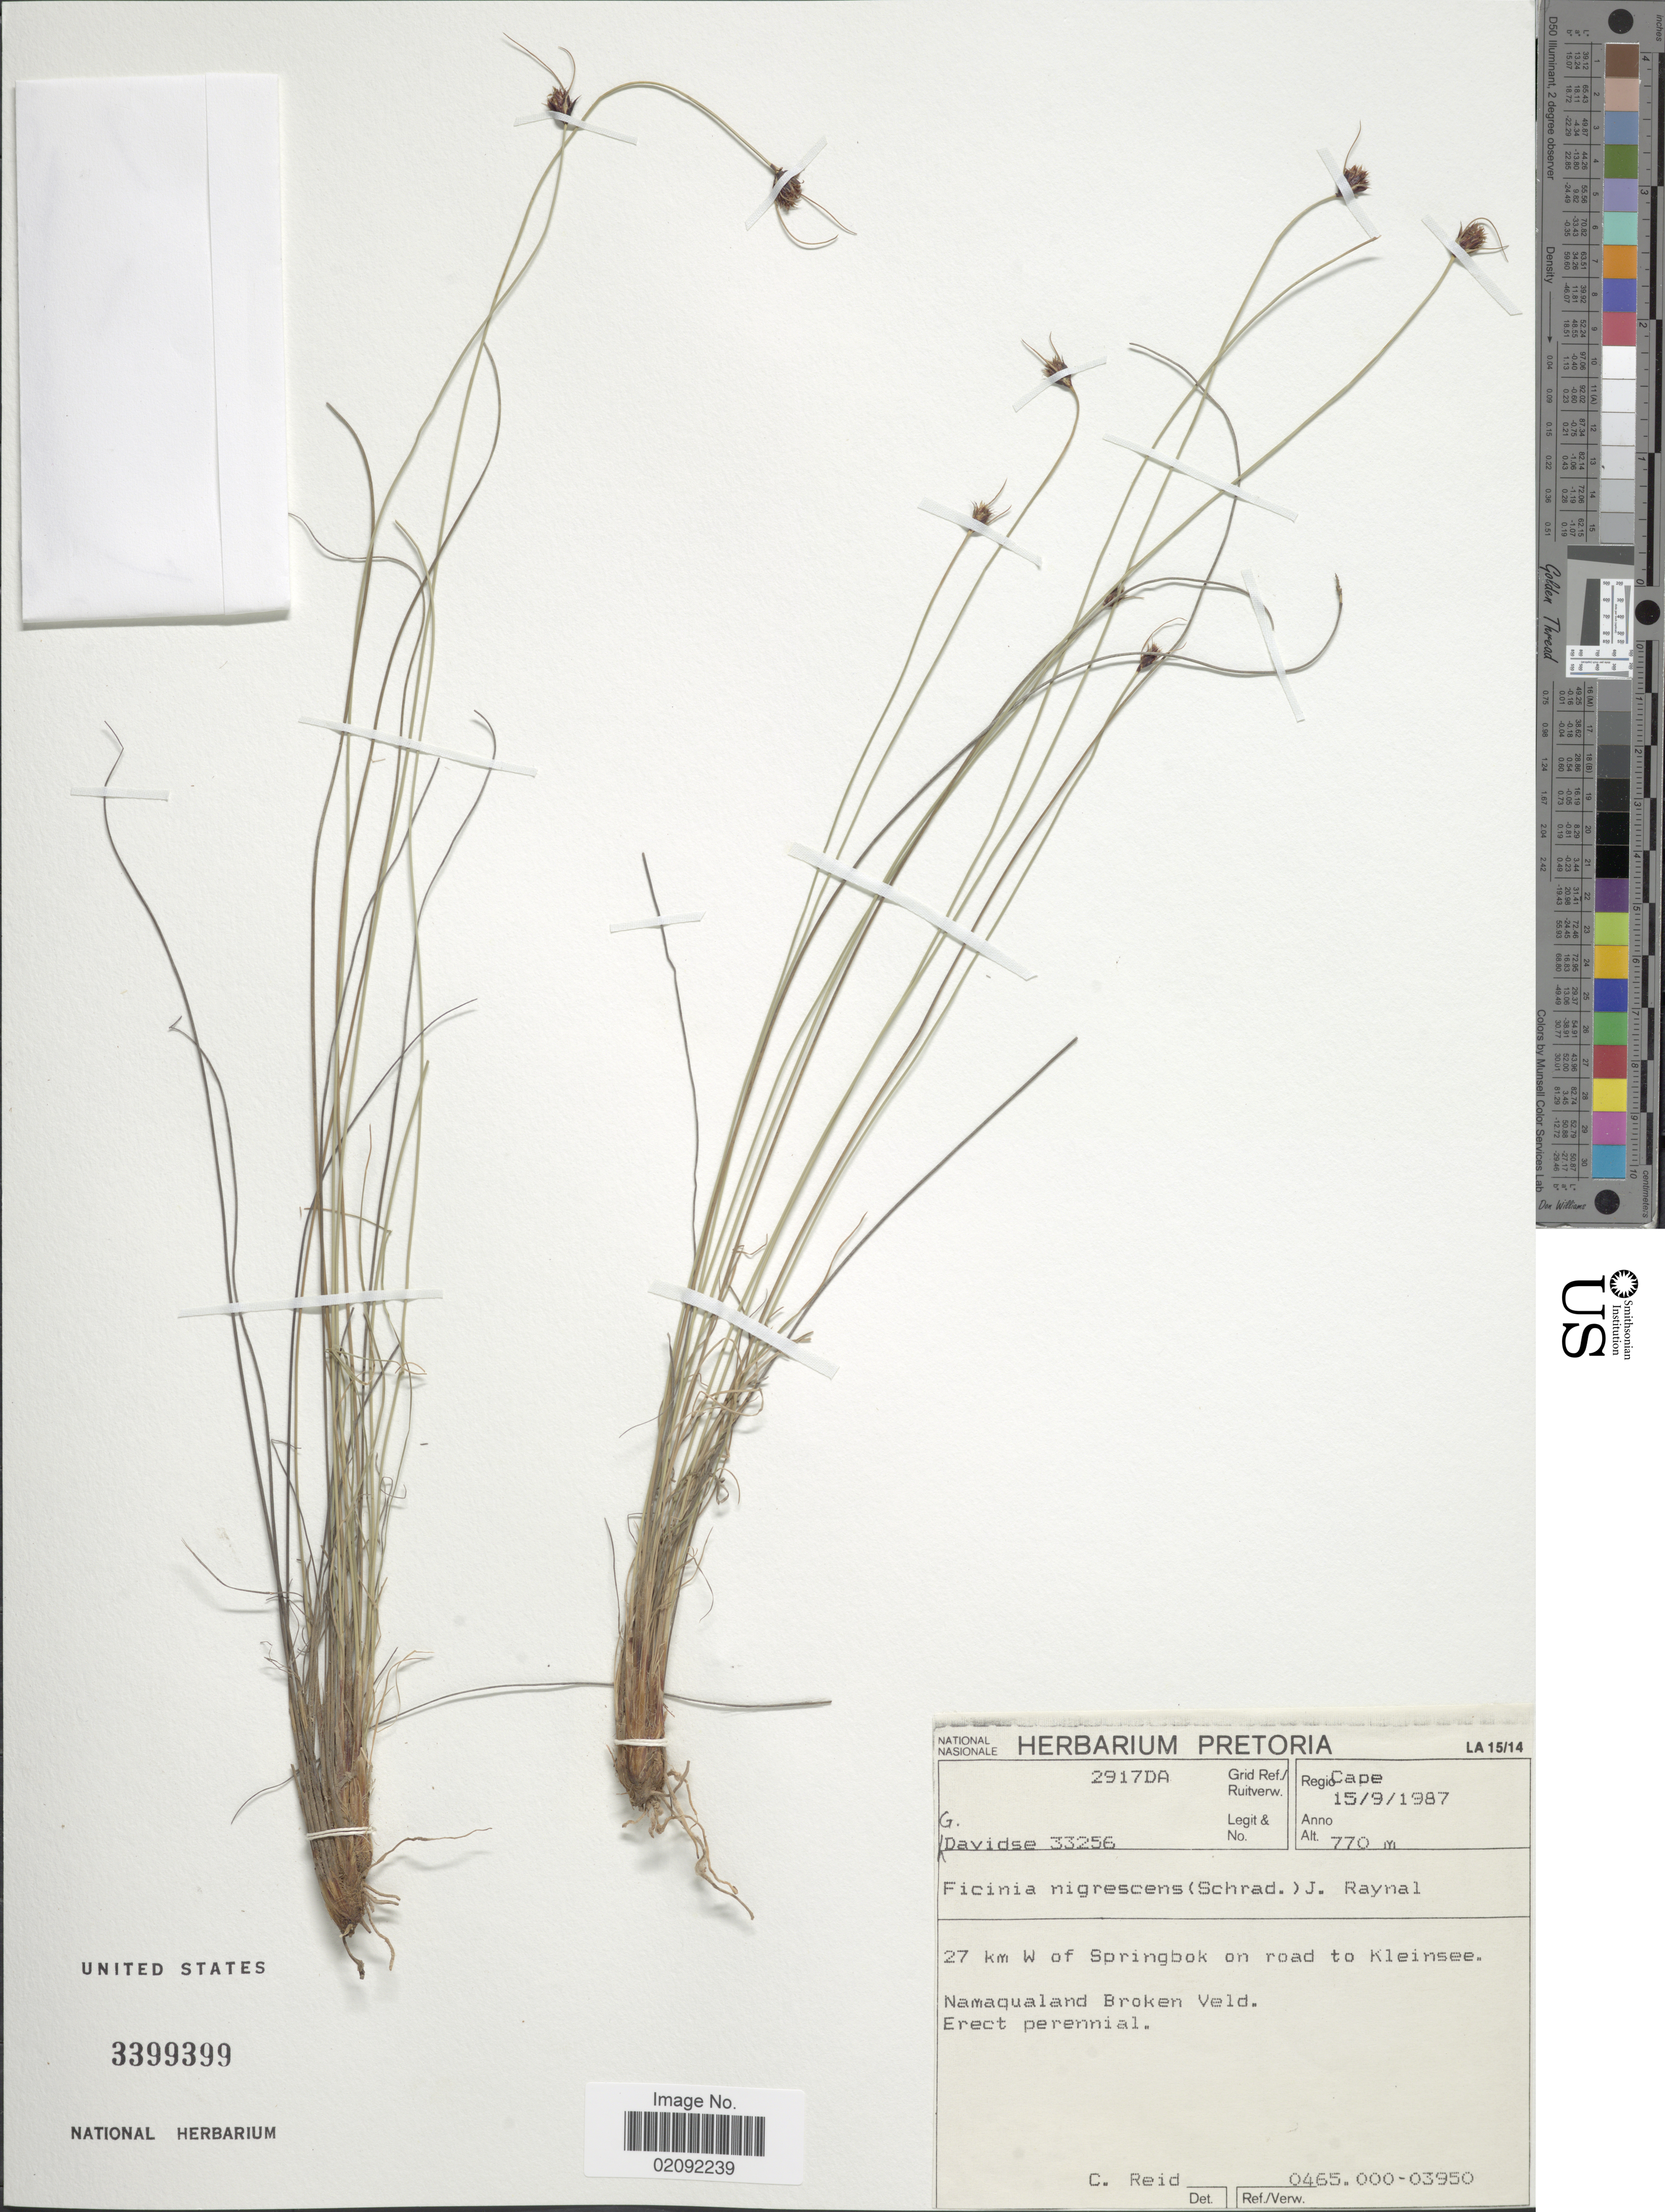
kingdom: Plantae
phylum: Tracheophyta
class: Liliopsida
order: Poales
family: Cyperaceae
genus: Ficinia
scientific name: Ficinia nigrescens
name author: (Schrad.) J. Raynal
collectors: G. Davidse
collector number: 33256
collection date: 1987-09-15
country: South Africa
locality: Regio Cape, 27 km W of Springbok on road to Kleinsee, Namaqualand Broken Veld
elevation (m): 770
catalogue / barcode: US 3399399